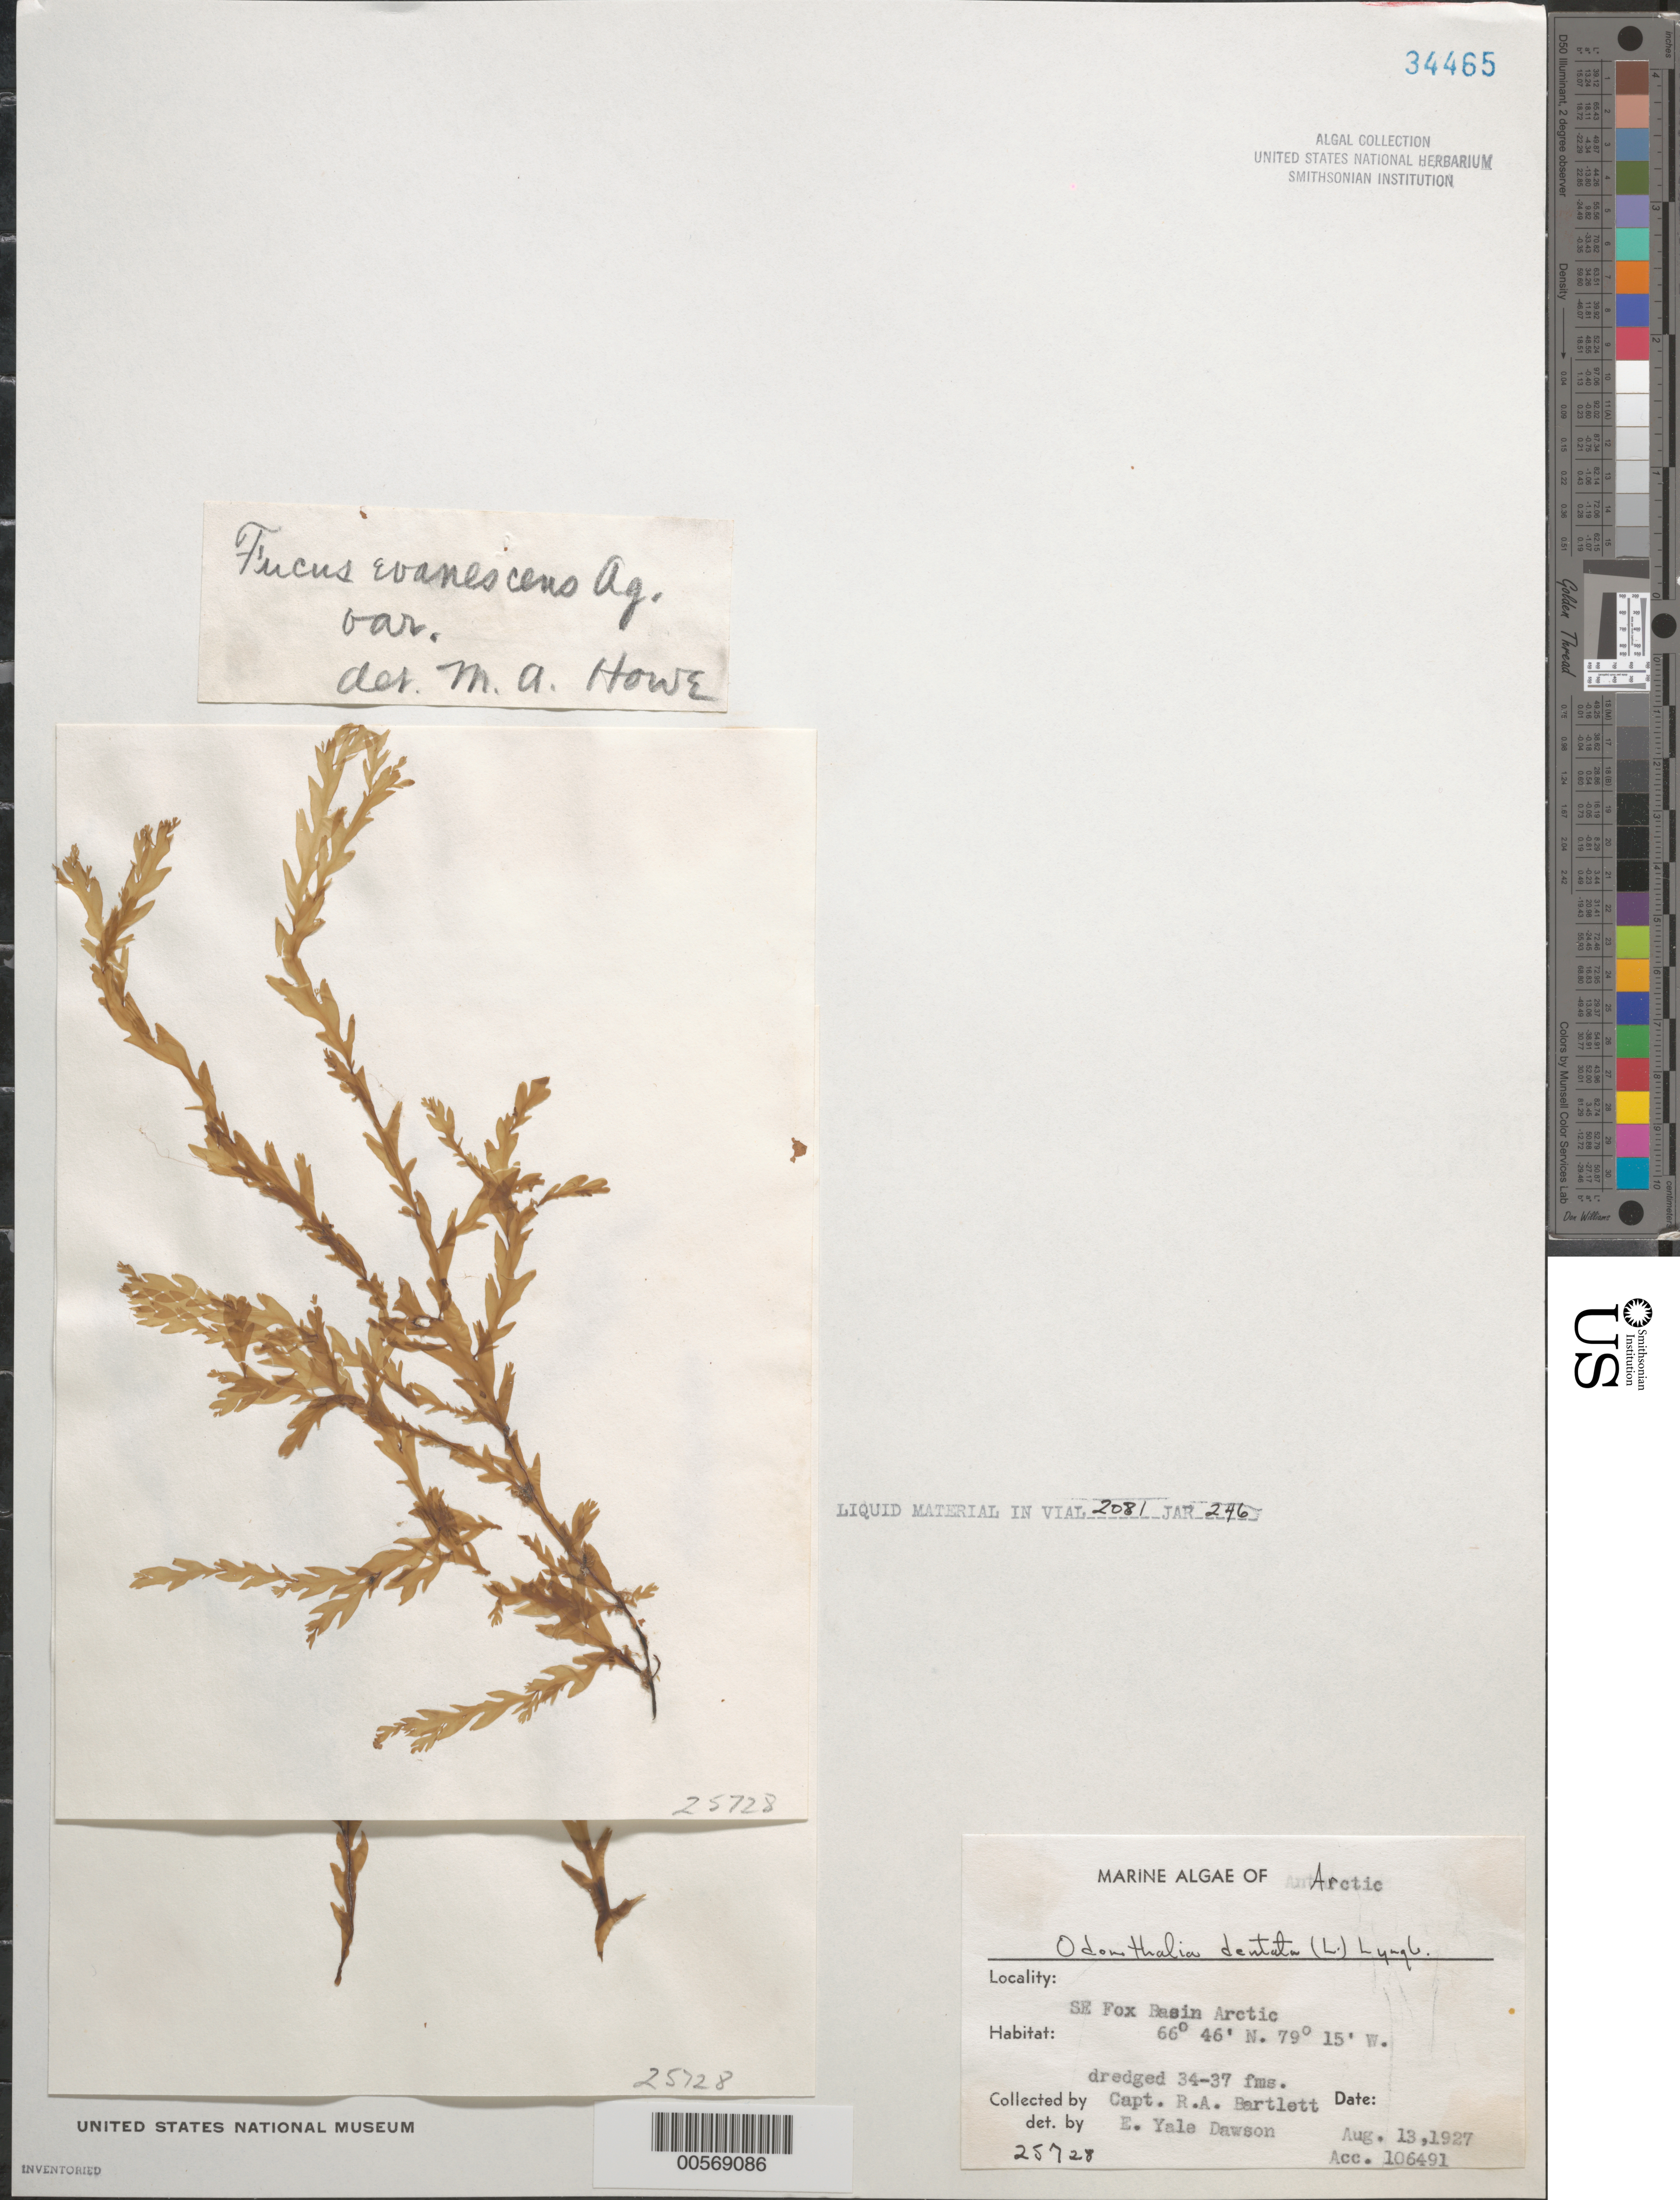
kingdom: Plantae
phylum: Rhodophyta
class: Florideophyceae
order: Ceramiales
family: Rhodomelaceae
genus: Odonthalia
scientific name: Odonthalia dentata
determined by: Dawson, E. Y.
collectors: R. A. Bartlett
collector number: EYD 25728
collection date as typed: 13 Aug 1927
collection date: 1927-08-13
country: Canada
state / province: Nunavut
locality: Southeast foxe basin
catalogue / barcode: US 34465